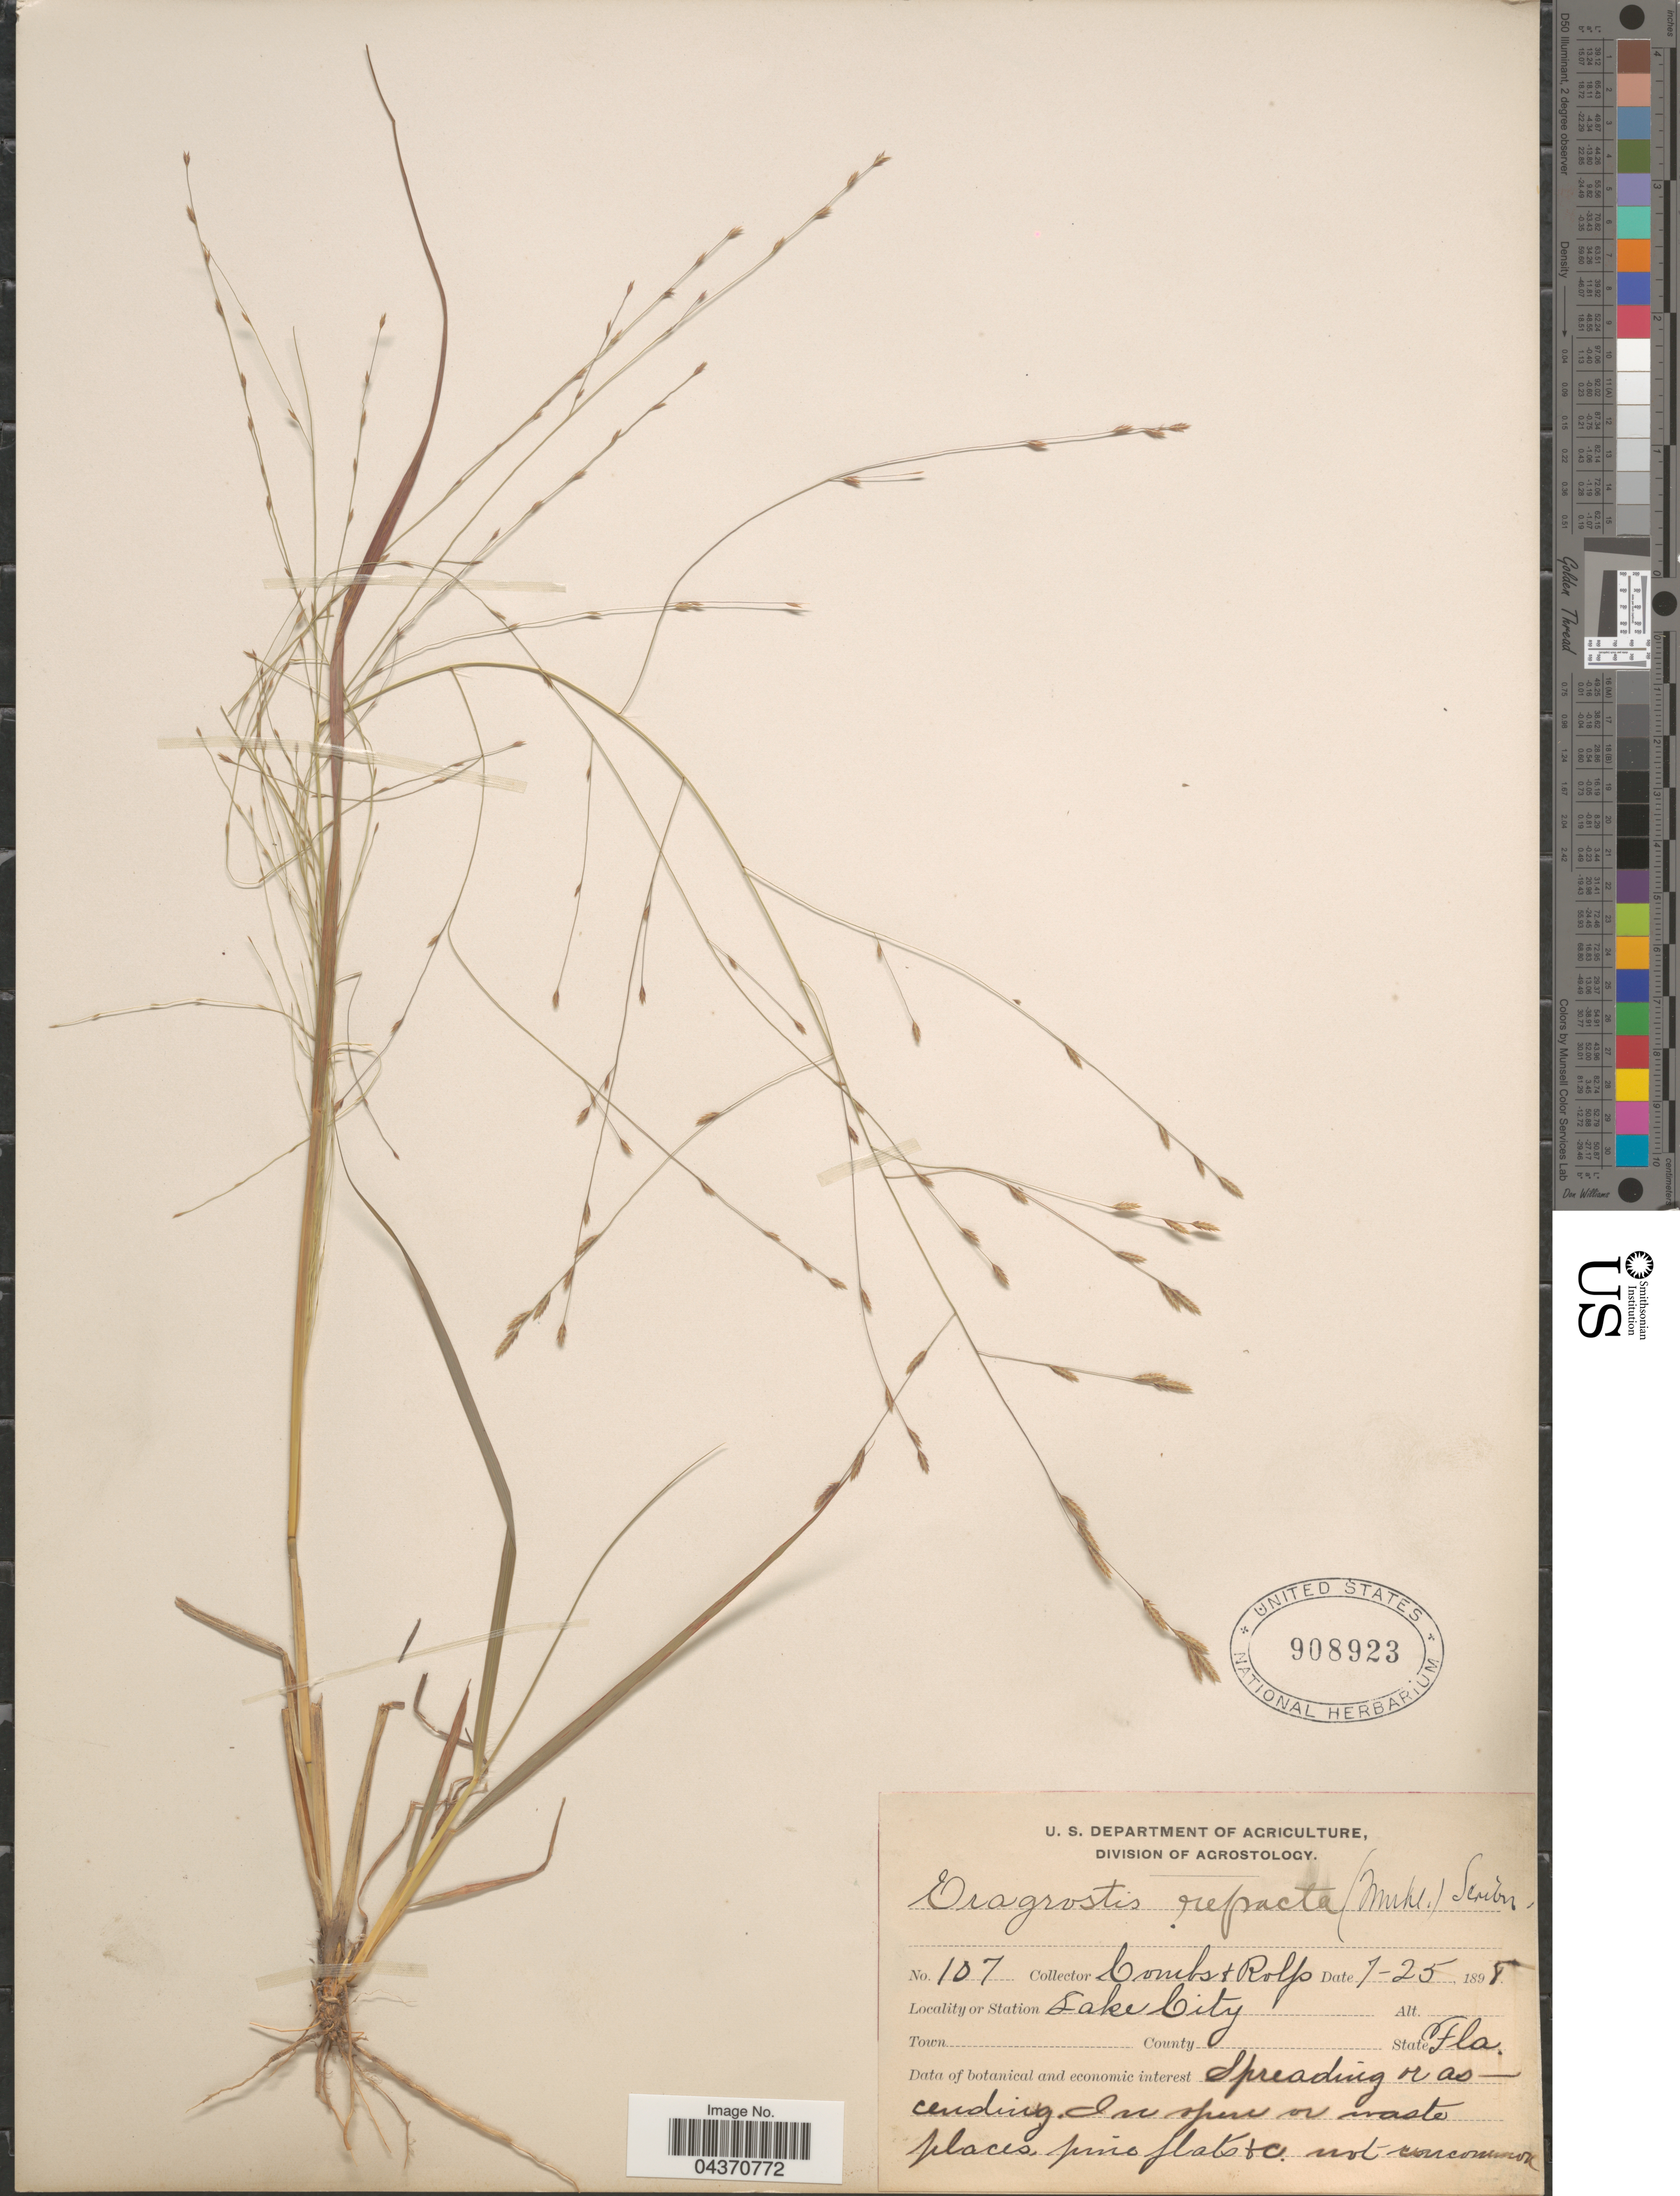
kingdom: Plantae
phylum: Tracheophyta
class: Liliopsida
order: Poales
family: Poaceae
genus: Eragrostis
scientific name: Eragrostis refracta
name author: (Muhl.) Scribn.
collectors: -. Combs & Rolfs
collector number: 107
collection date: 1898-07-25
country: United States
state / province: Florida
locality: Station Lake City.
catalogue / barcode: US 908923